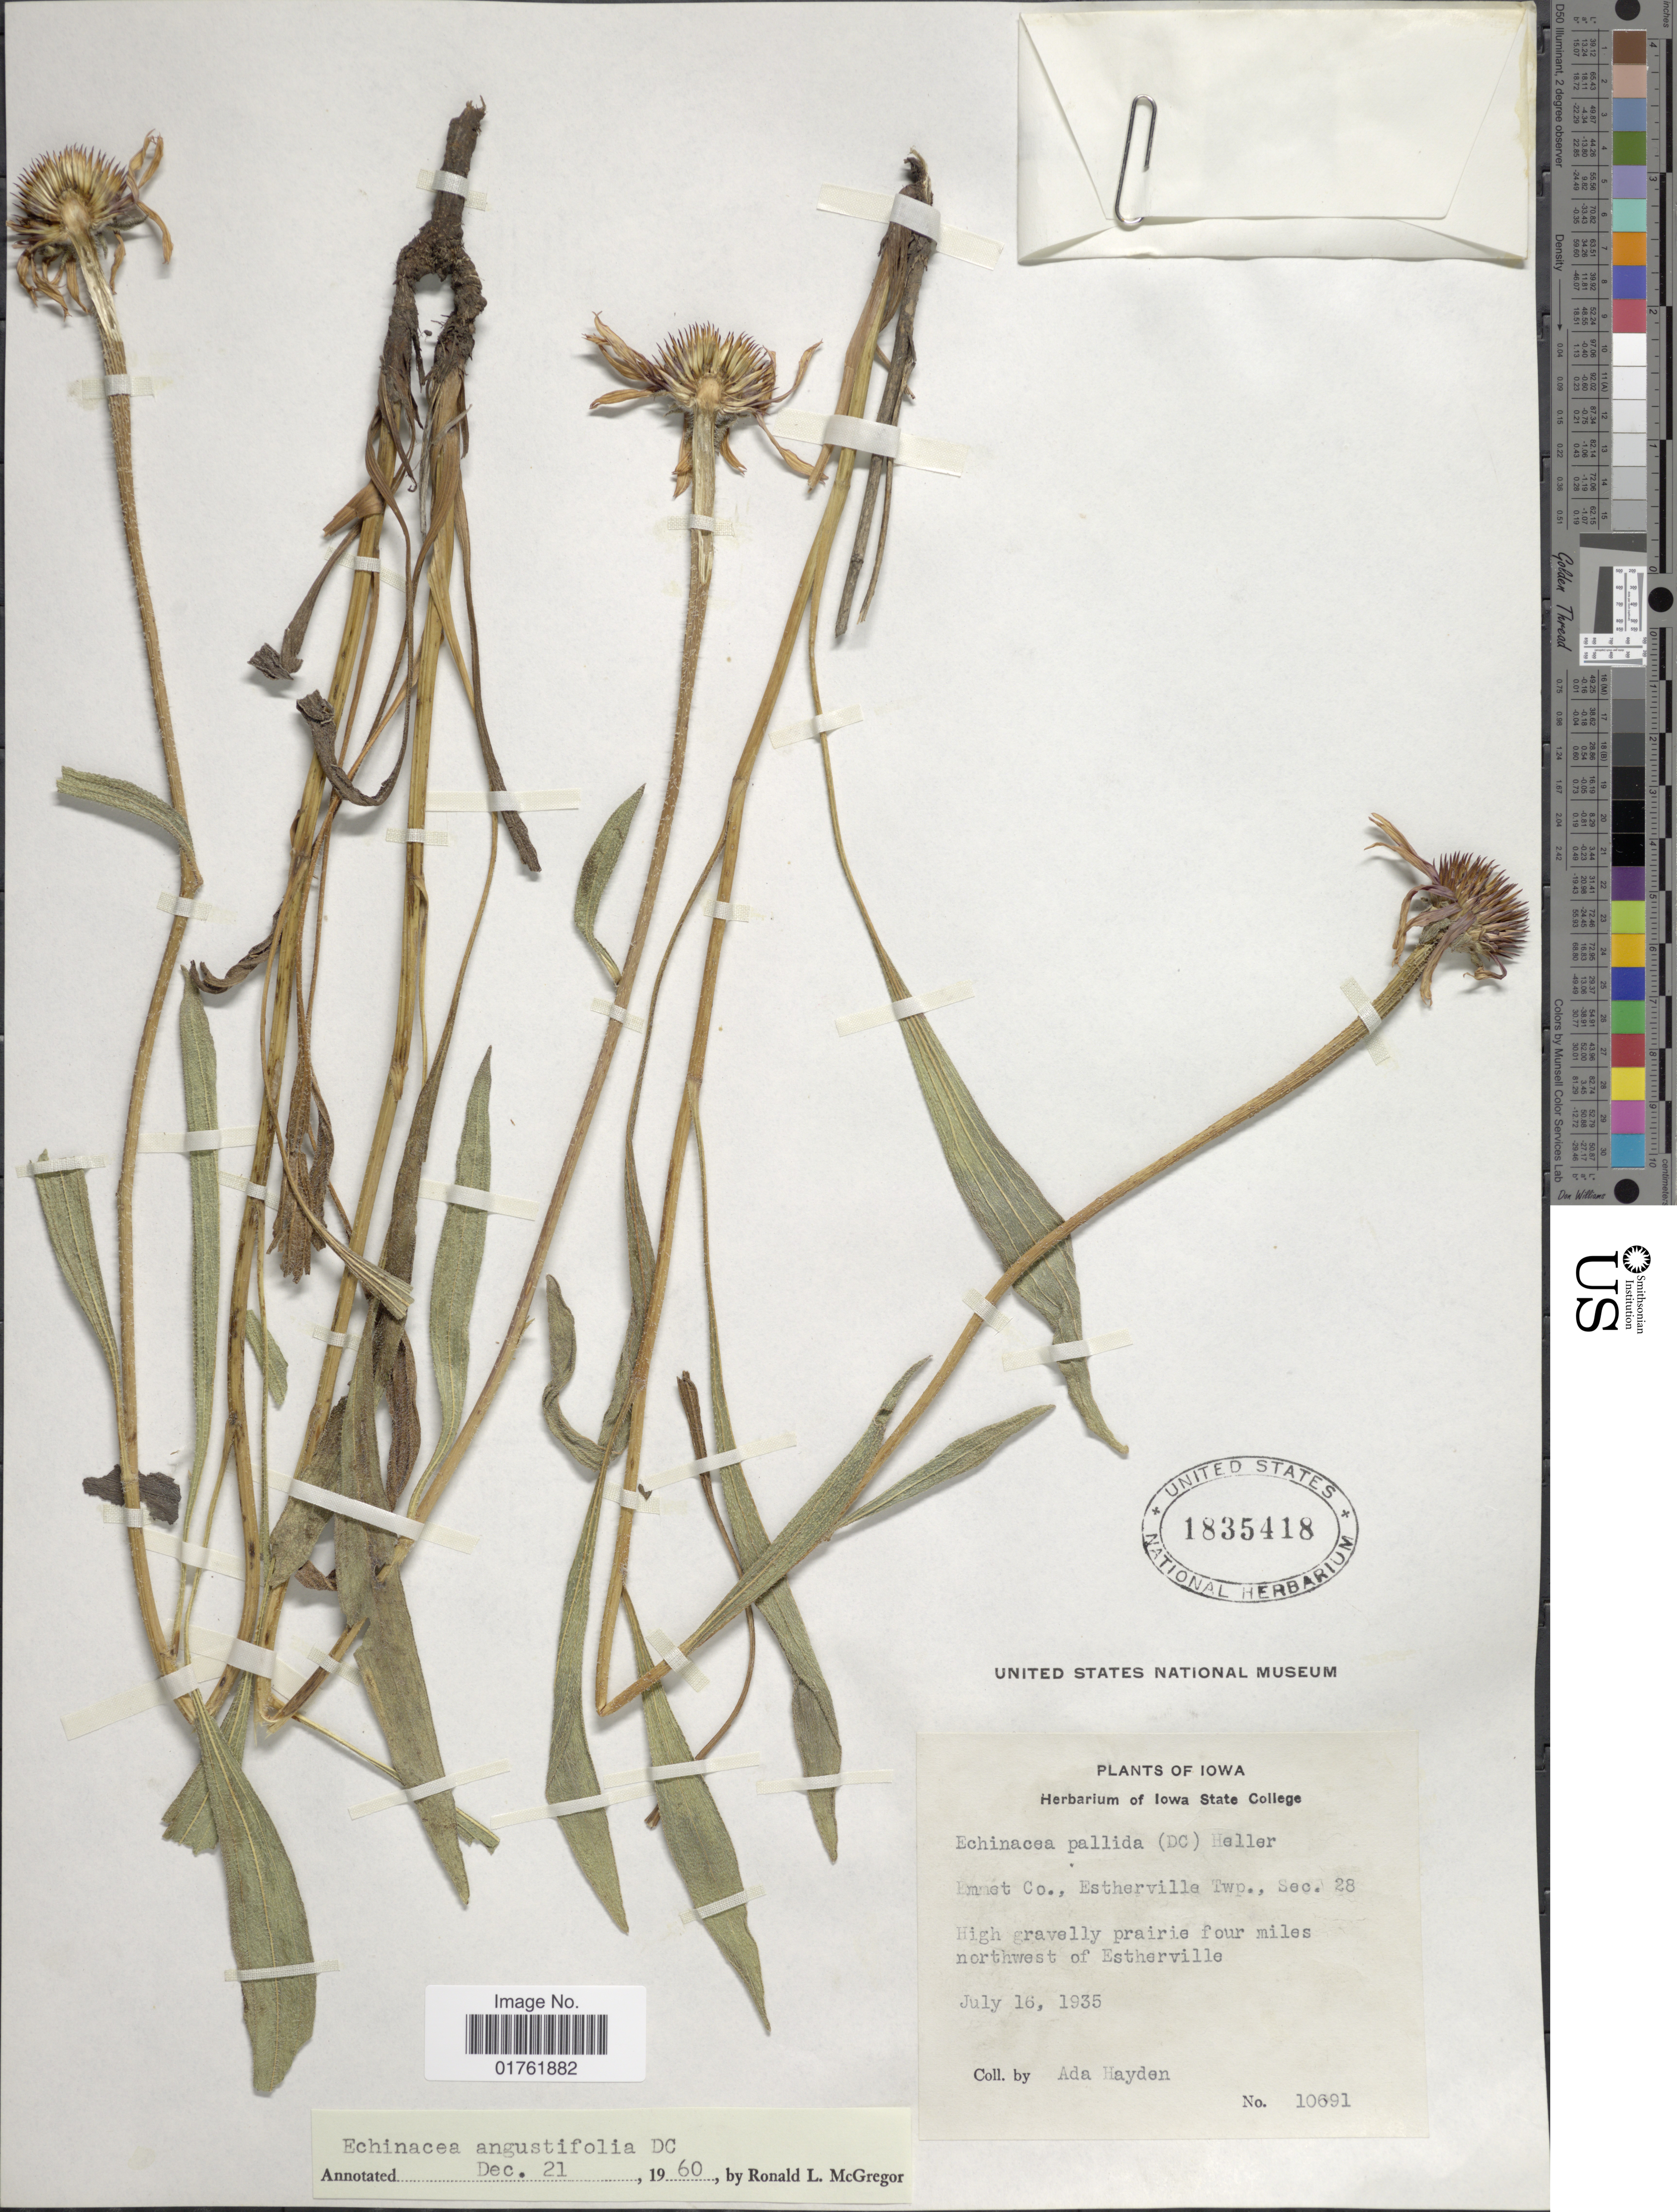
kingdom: Plantae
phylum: Tracheophyta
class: Magnoliopsida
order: Asterales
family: Asteraceae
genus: Echinacea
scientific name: Echinacea angustifolia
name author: DC.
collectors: Ada Hayden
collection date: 1935-07-16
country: United States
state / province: Iowa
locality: Immet Co., Esthervilla Twp., Sec 28, High gravelly prairie four miles northwest of Estherville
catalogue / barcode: US 1835418